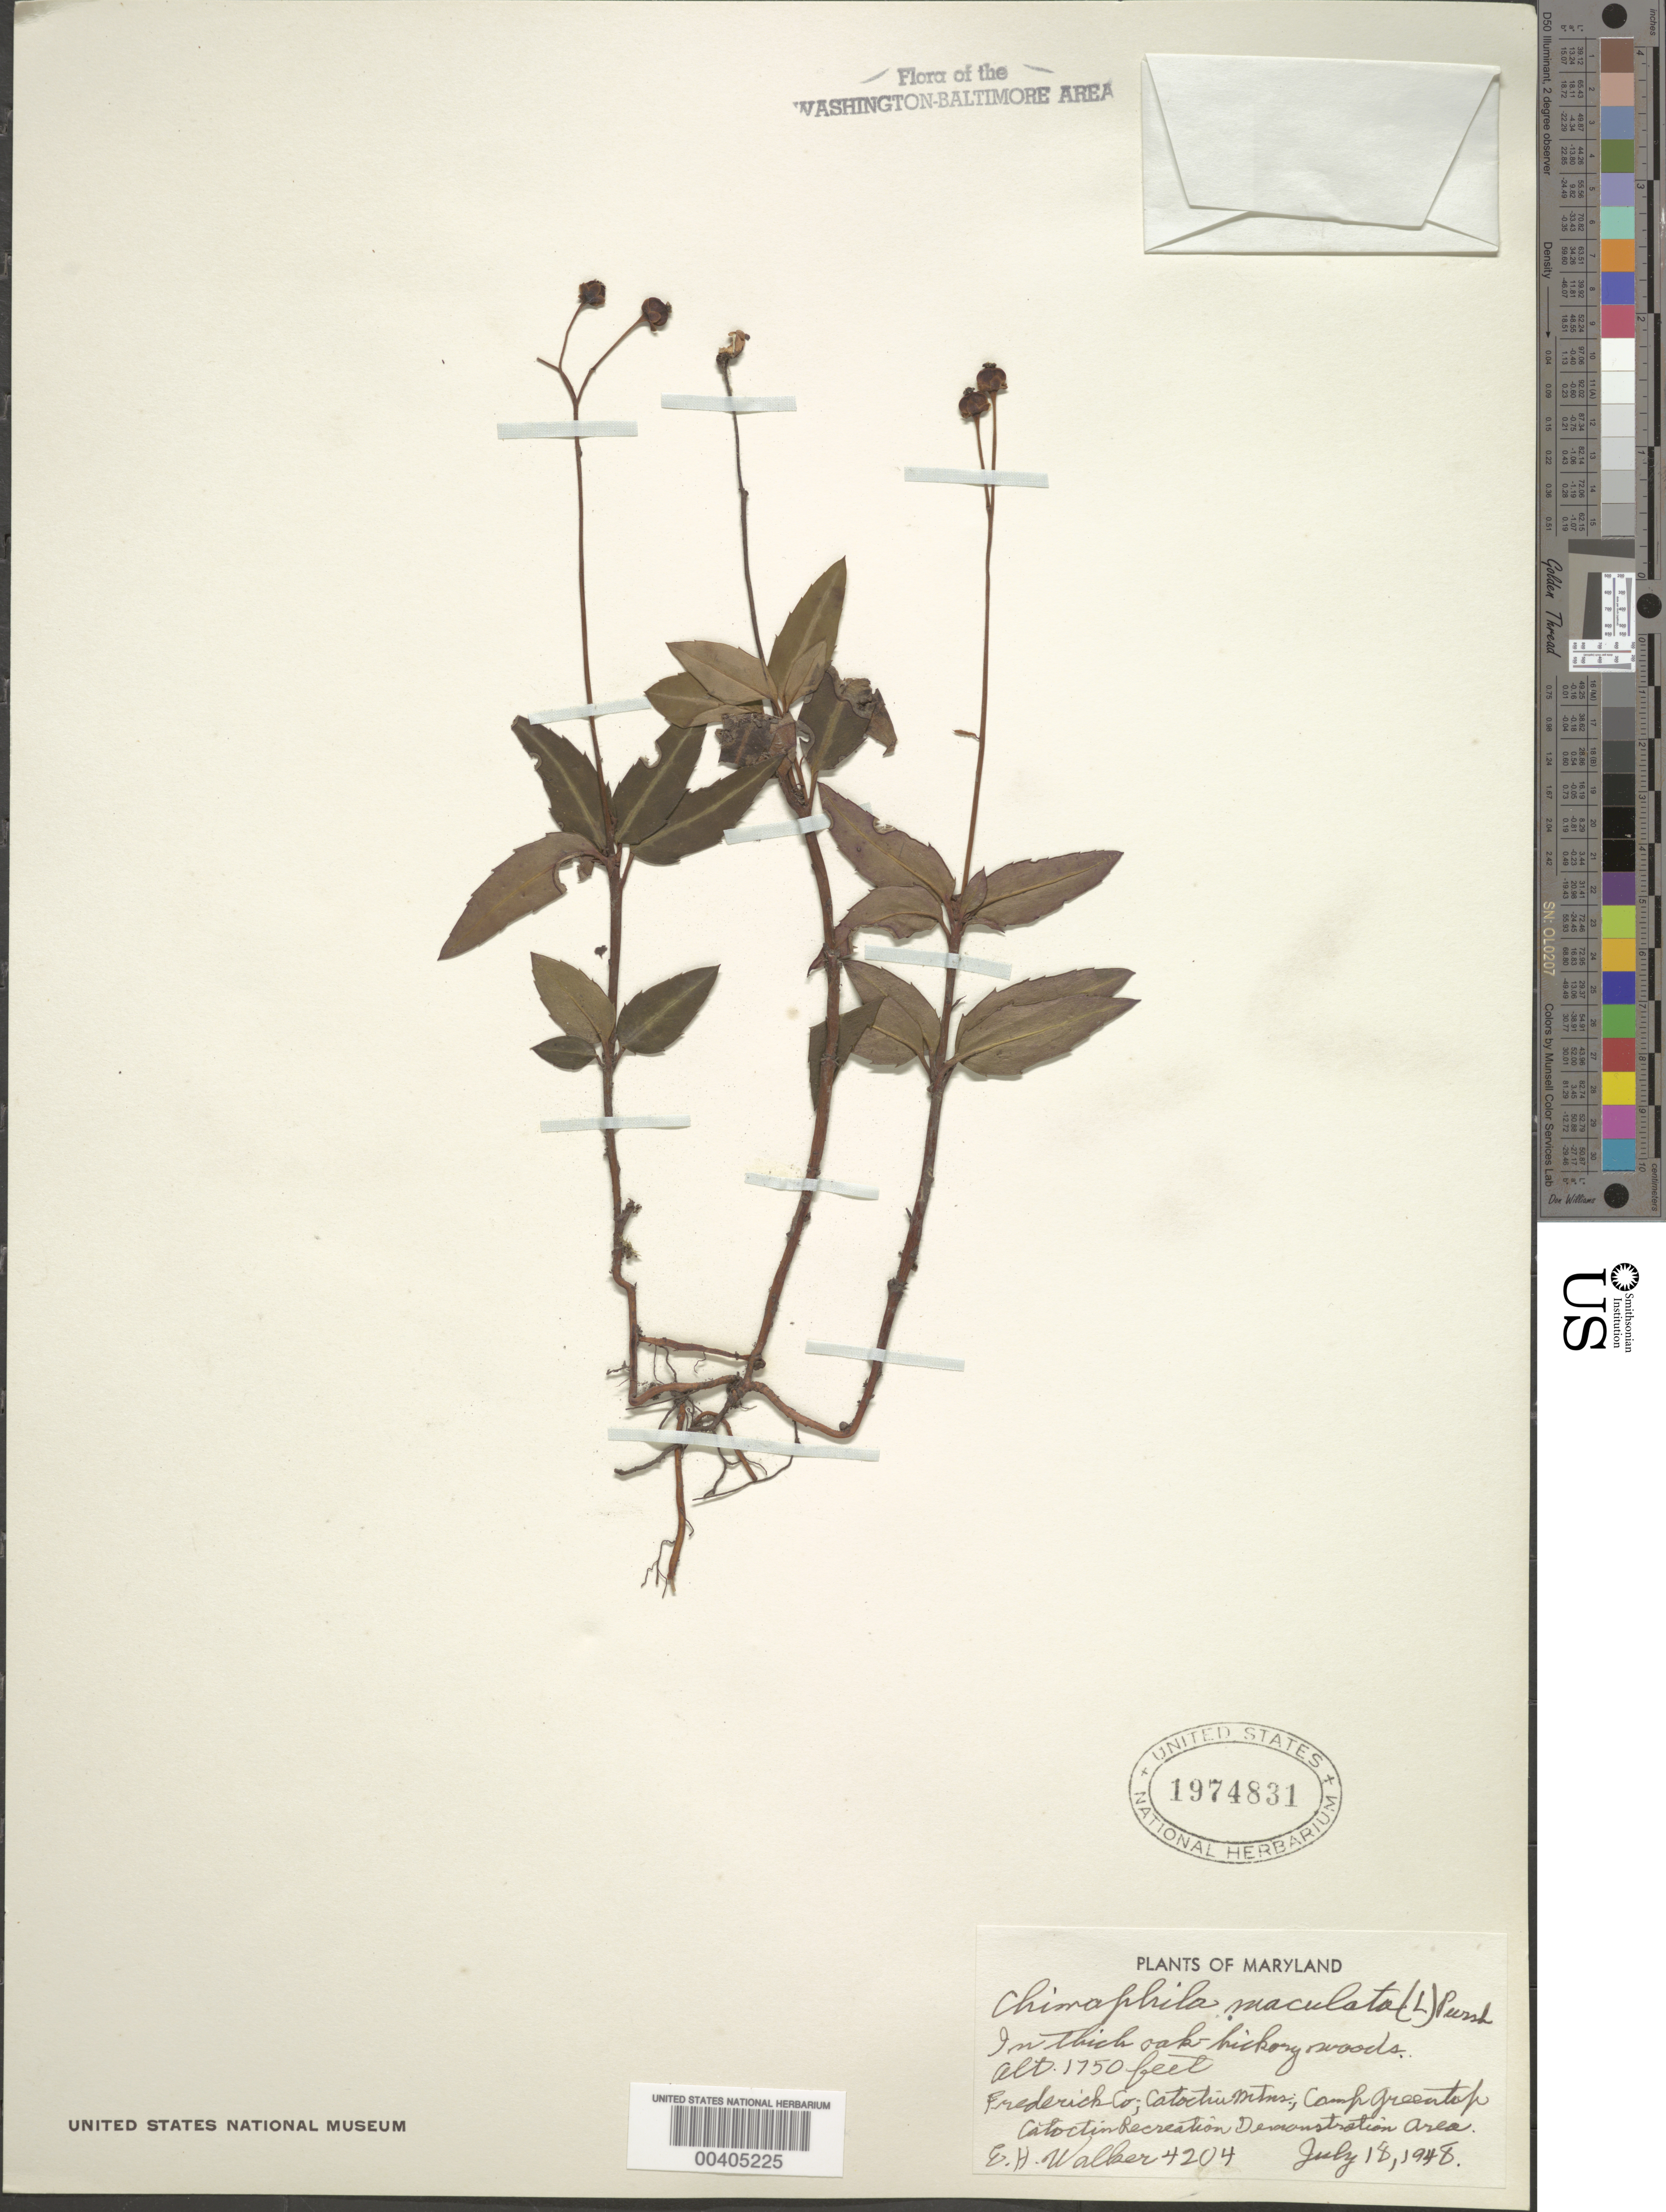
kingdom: Plantae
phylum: Tracheophyta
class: Magnoliopsida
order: Ericales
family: Ericaceae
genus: Chimaphila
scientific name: Chimaphila maculata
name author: (L.) Pursh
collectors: E. H. Walker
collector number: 4204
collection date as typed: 18 Jul 1948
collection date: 1948-07-18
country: United States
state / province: Maryland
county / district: Frederick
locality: Catoctin Mountains, Camp Greentop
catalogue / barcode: US 1974831